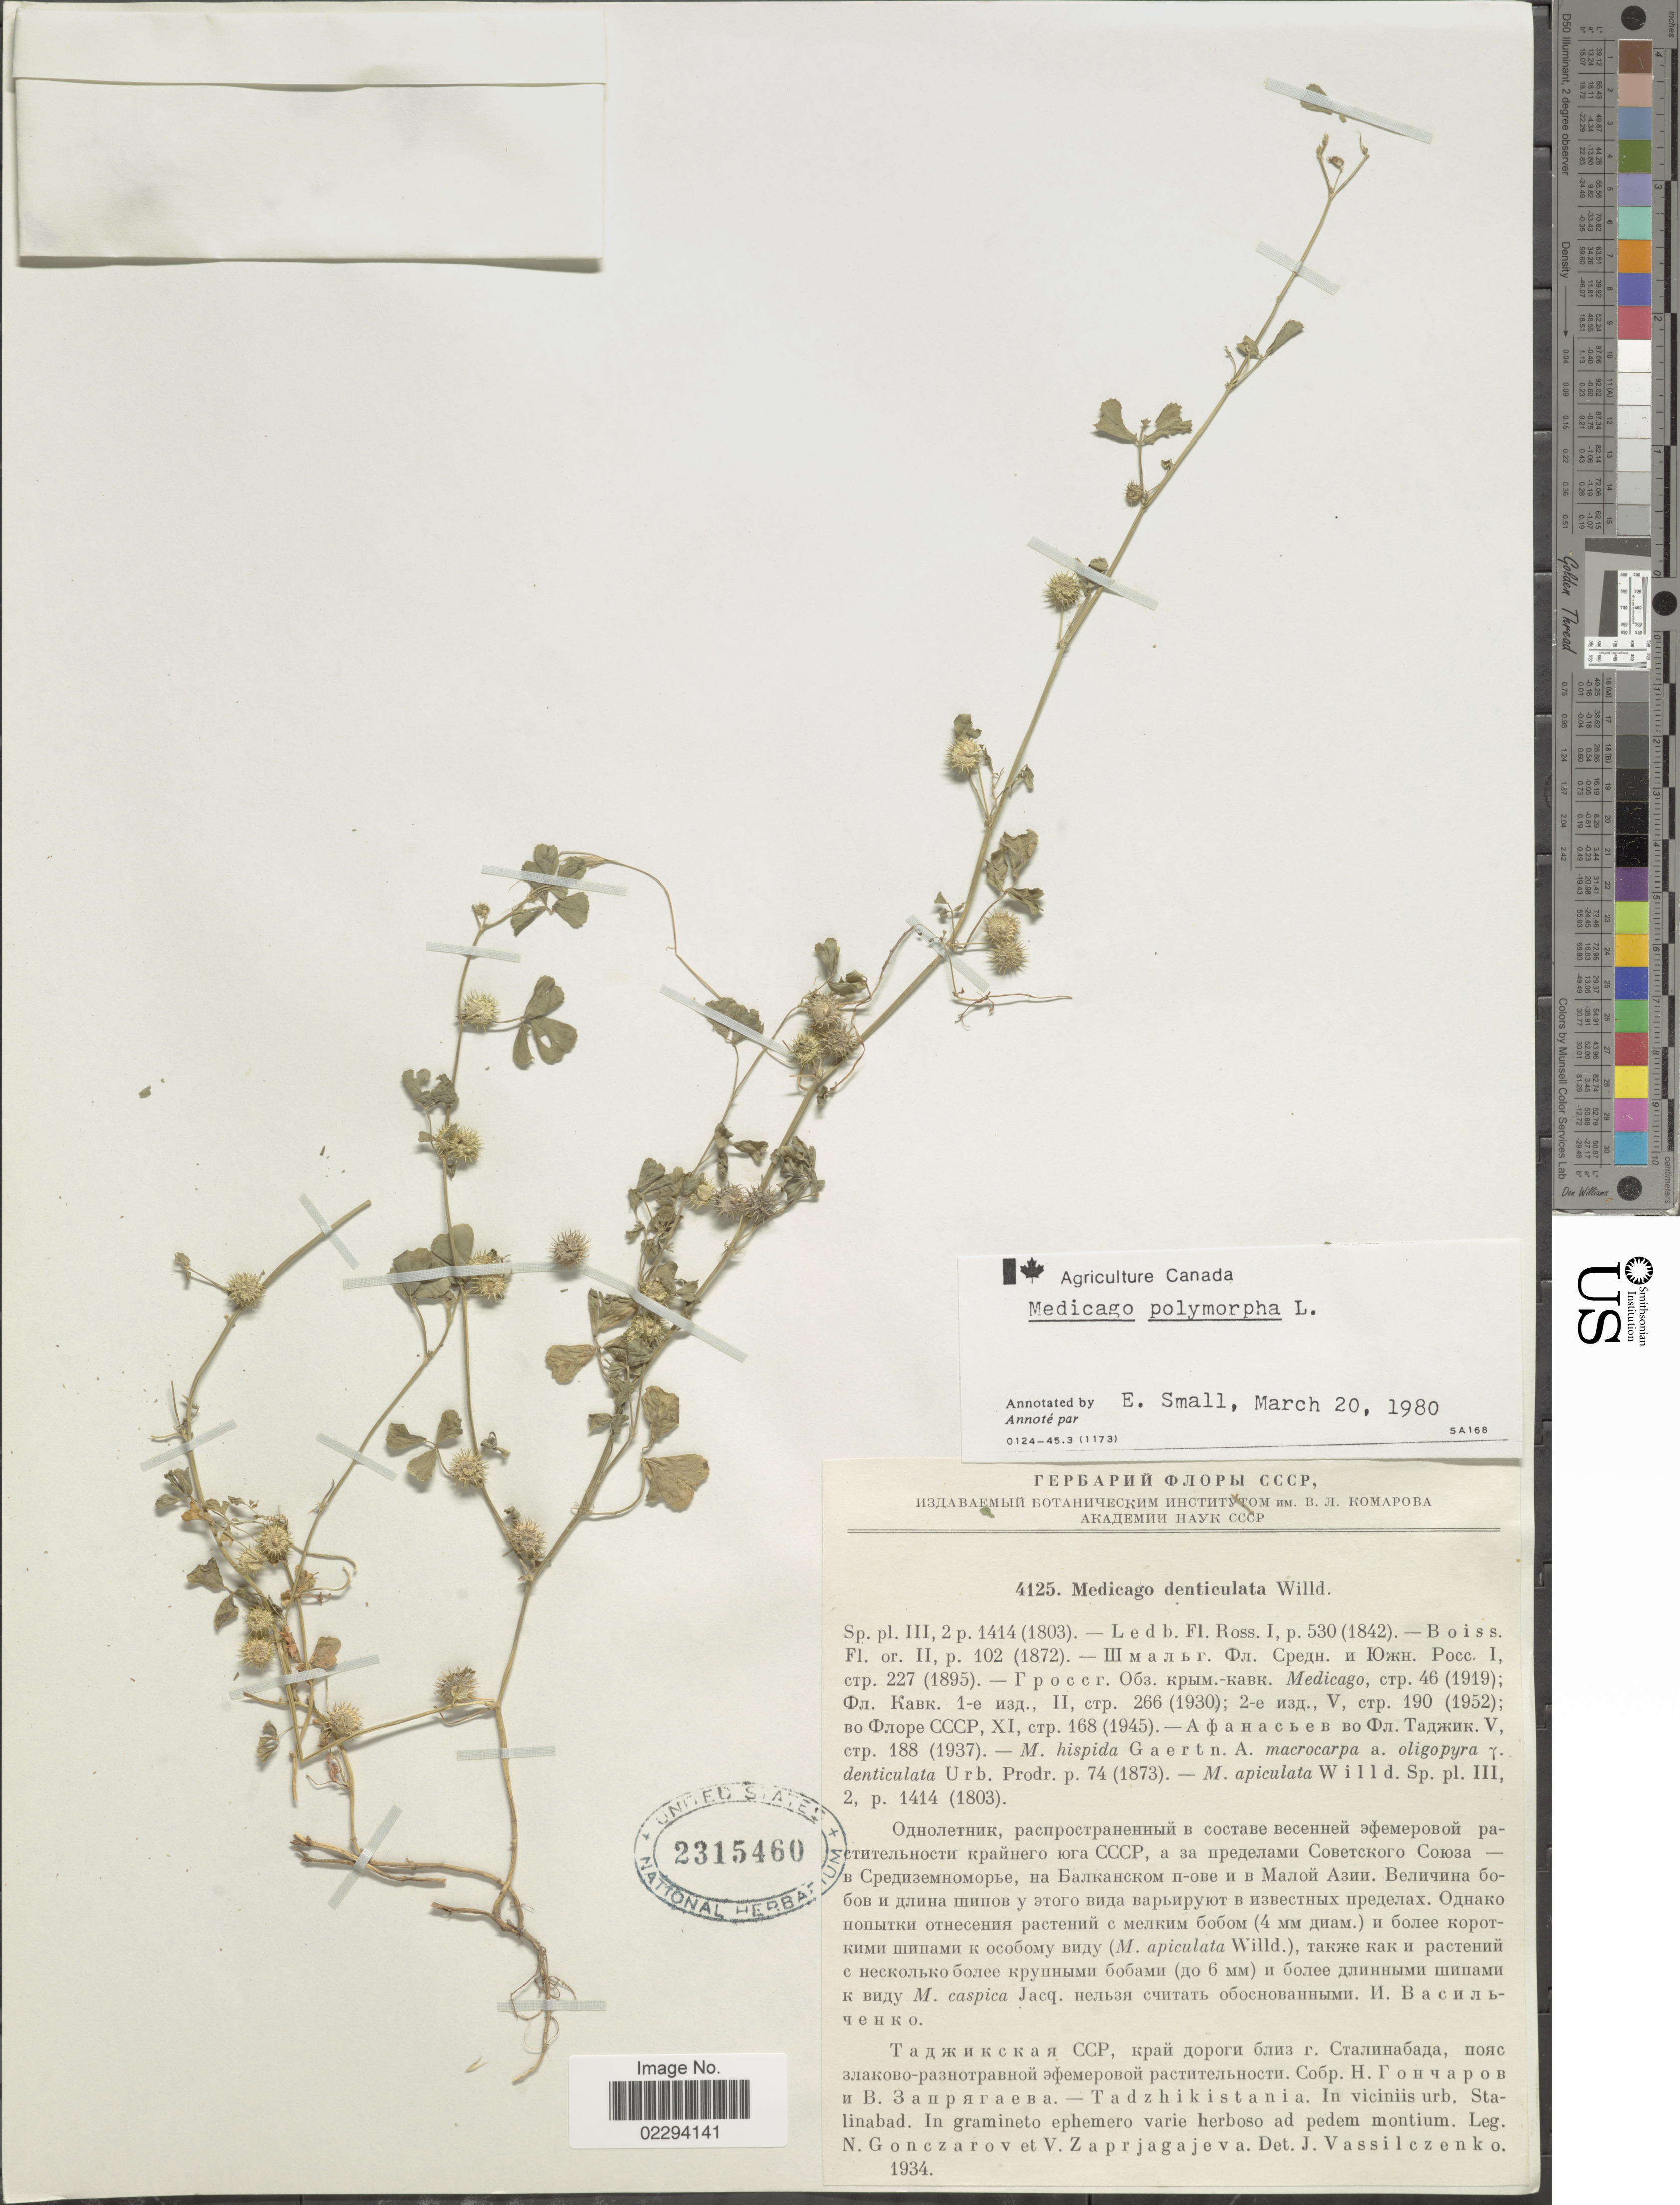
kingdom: Plantae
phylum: Tracheophyta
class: Magnoliopsida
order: Fabales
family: Fabaceae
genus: Medicago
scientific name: Medicago polymorpha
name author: L.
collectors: N. F. Gonczarov & V. Zaprjagajeva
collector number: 4125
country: Tajikistan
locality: Tadzhikistania. In viciniis urb. Stalinabad. In gramineto ephemero varie herboso ad pedem montium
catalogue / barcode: US 2315460